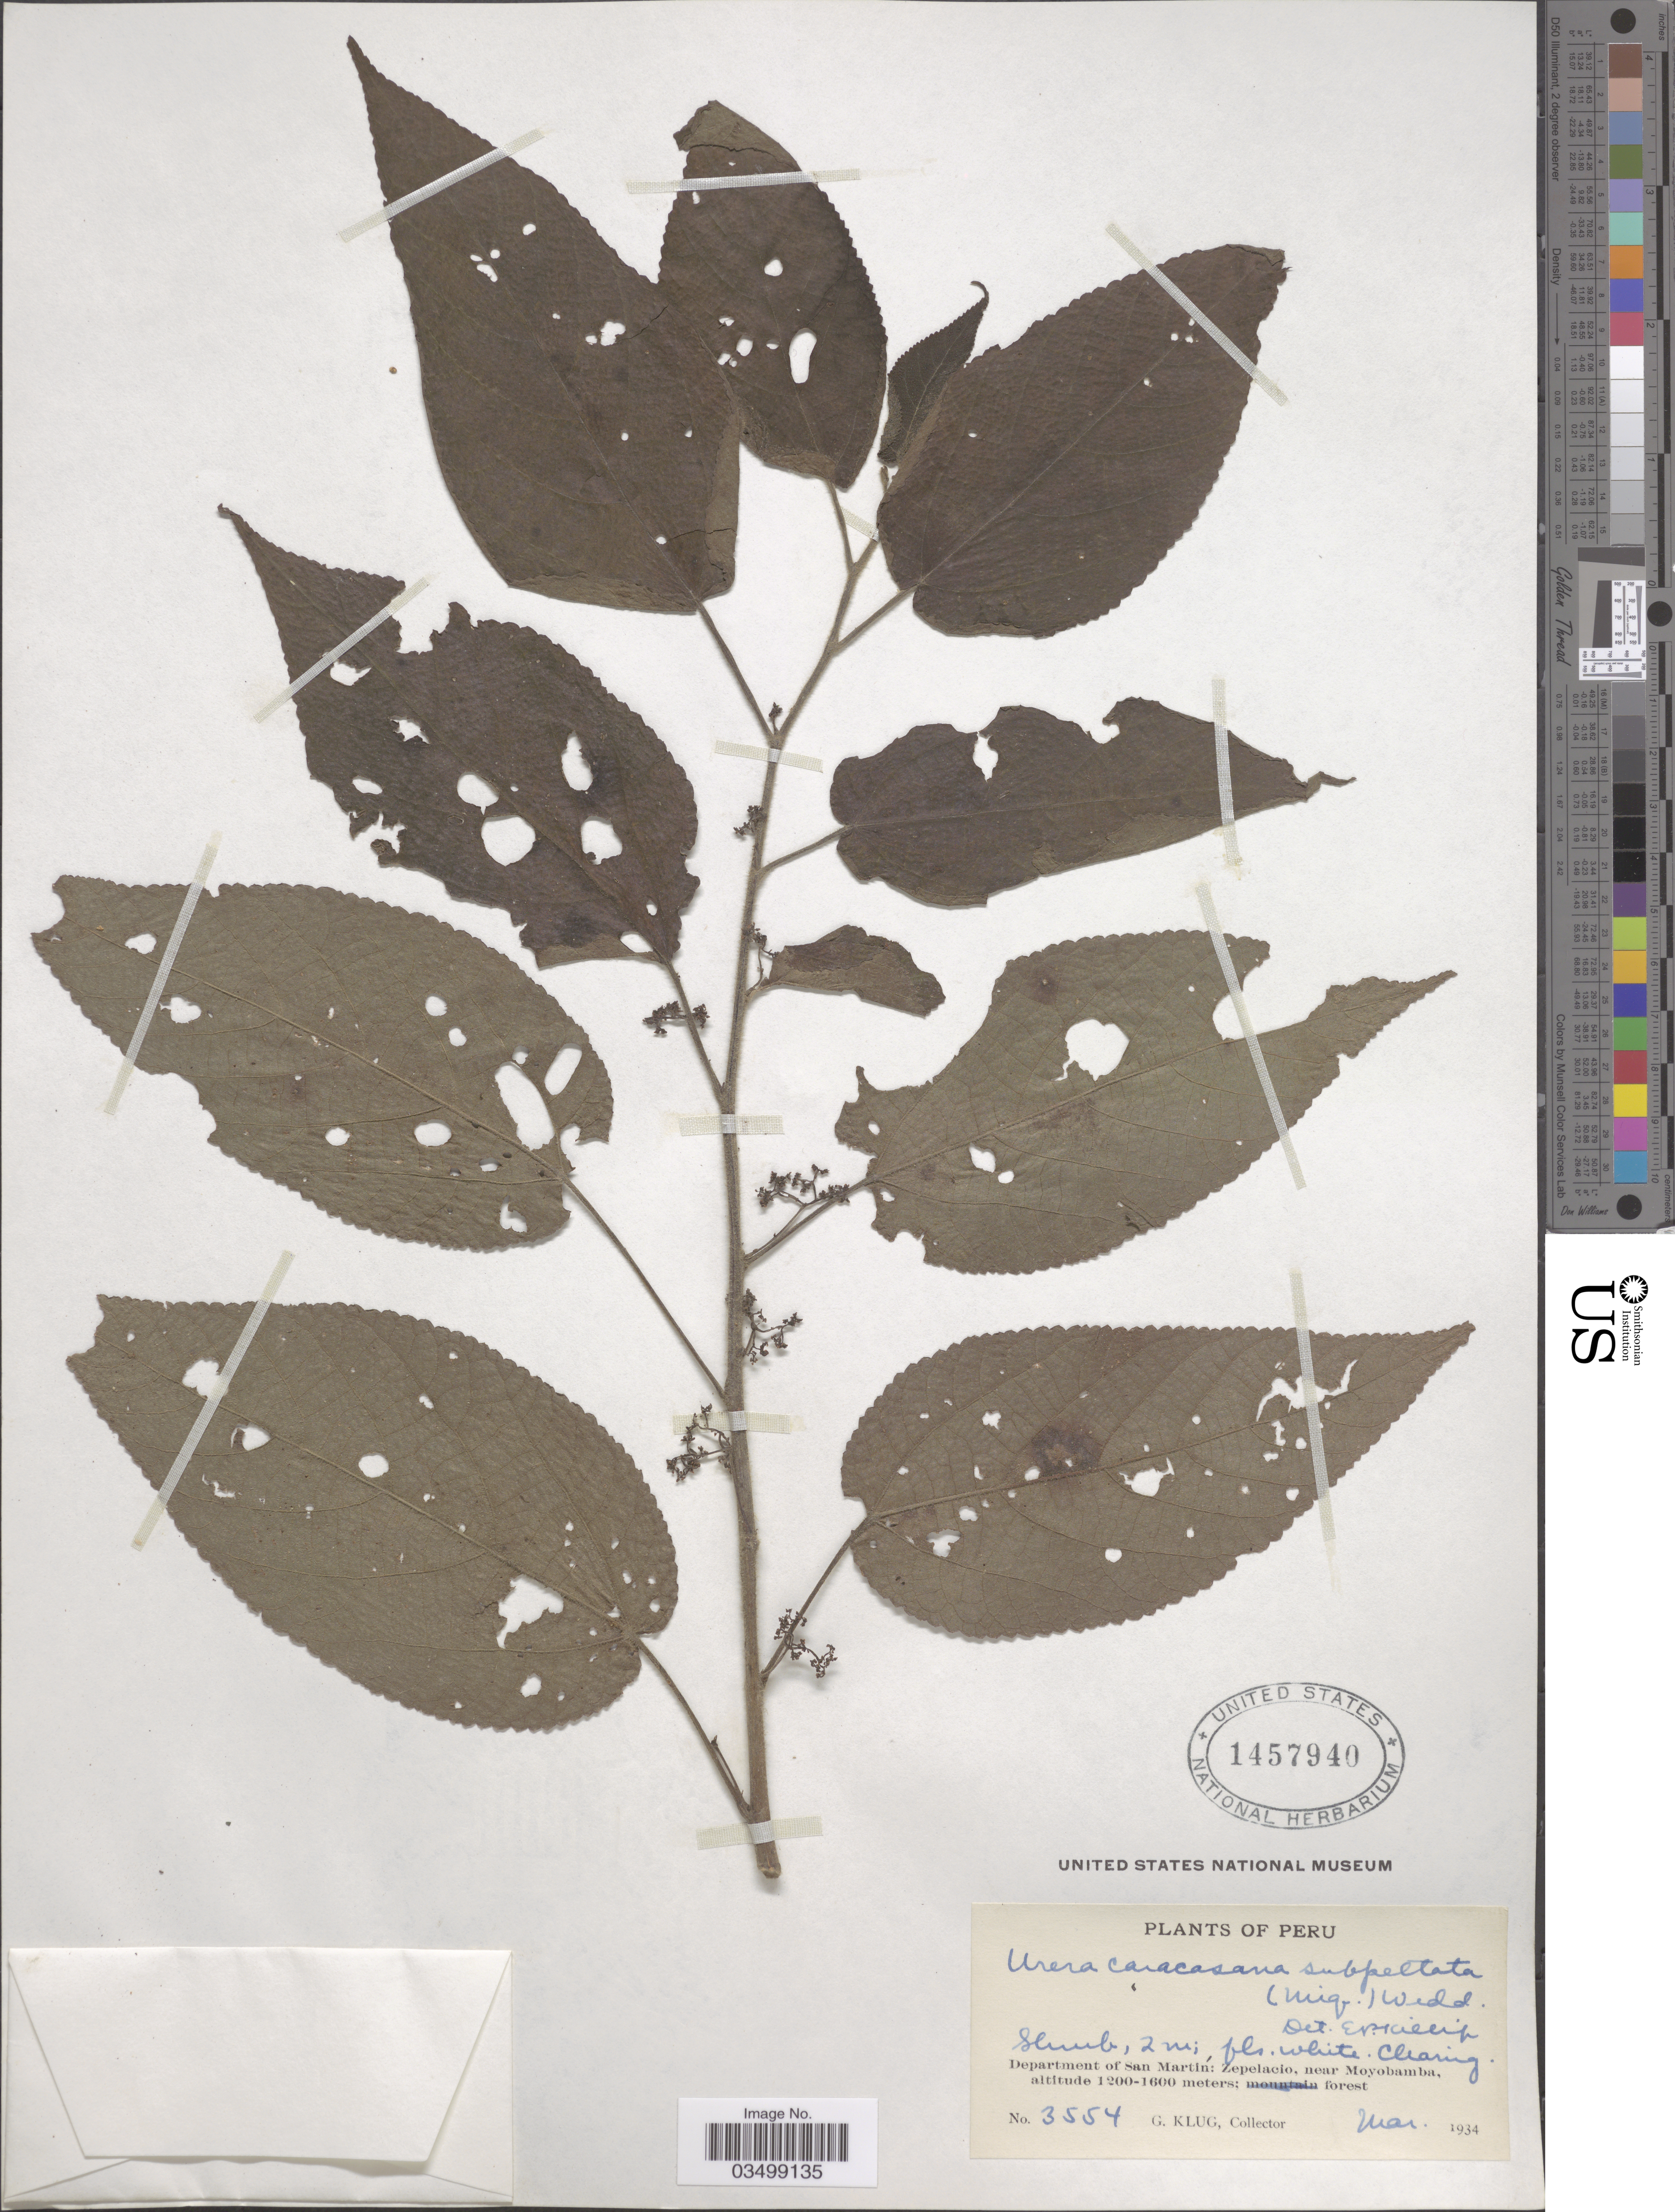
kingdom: Plantae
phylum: Tracheophyta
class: Magnoliopsida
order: Rosales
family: Urticaceae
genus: Urera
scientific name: Urera caracasana var. subpeltata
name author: (Miq.) Wedd.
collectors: G. Klug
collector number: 3554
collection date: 1934-03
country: Peru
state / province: San Martín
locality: Department of San Martín: Zepelacio, near Moyobamba.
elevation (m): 1200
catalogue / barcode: US 1457940